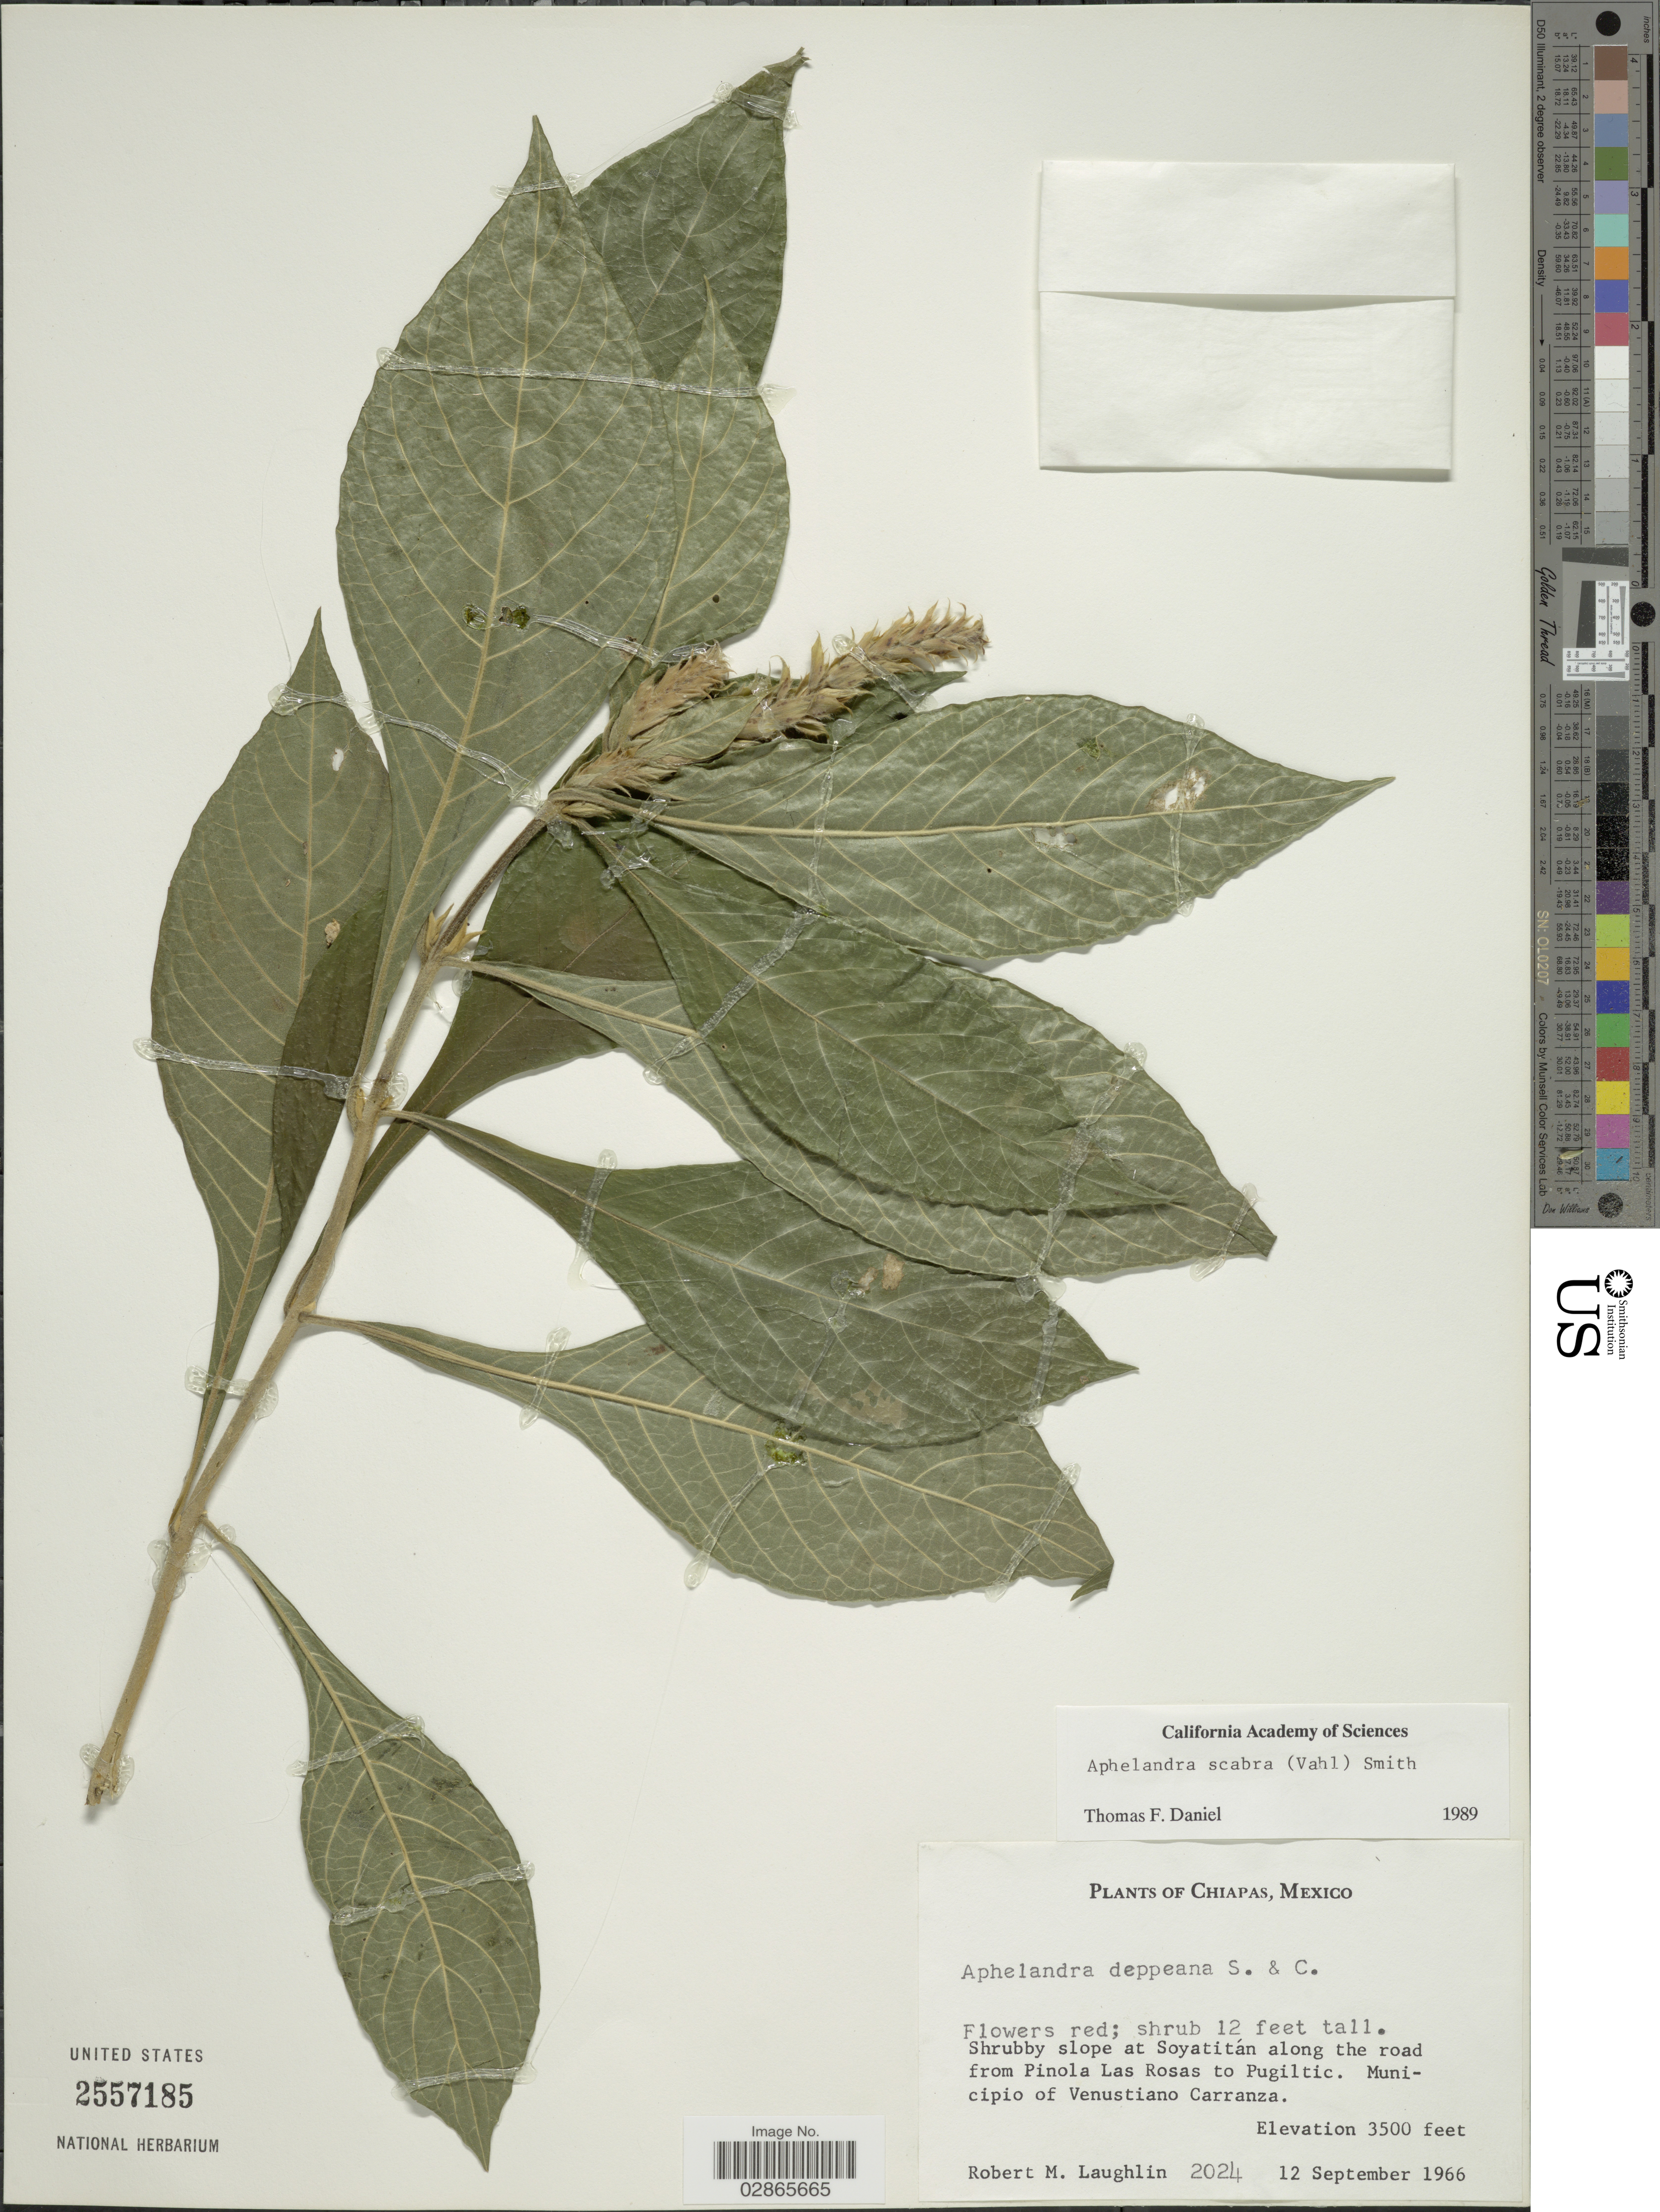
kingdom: Plantae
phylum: Tracheophyta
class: Magnoliopsida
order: Lamiales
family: Acanthaceae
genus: Aphelandra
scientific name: Aphelandra deppeana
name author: Schltdl. & Cham.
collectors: R. M. Laughlin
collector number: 2024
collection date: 1966-09-12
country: Mexico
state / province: Chiapas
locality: Shrubby slope at Soyatitán along the road from Pinola Las Rosas to Pugiltic. Municipio of Venustiano Carranza.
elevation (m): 1067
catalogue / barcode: US 2557185